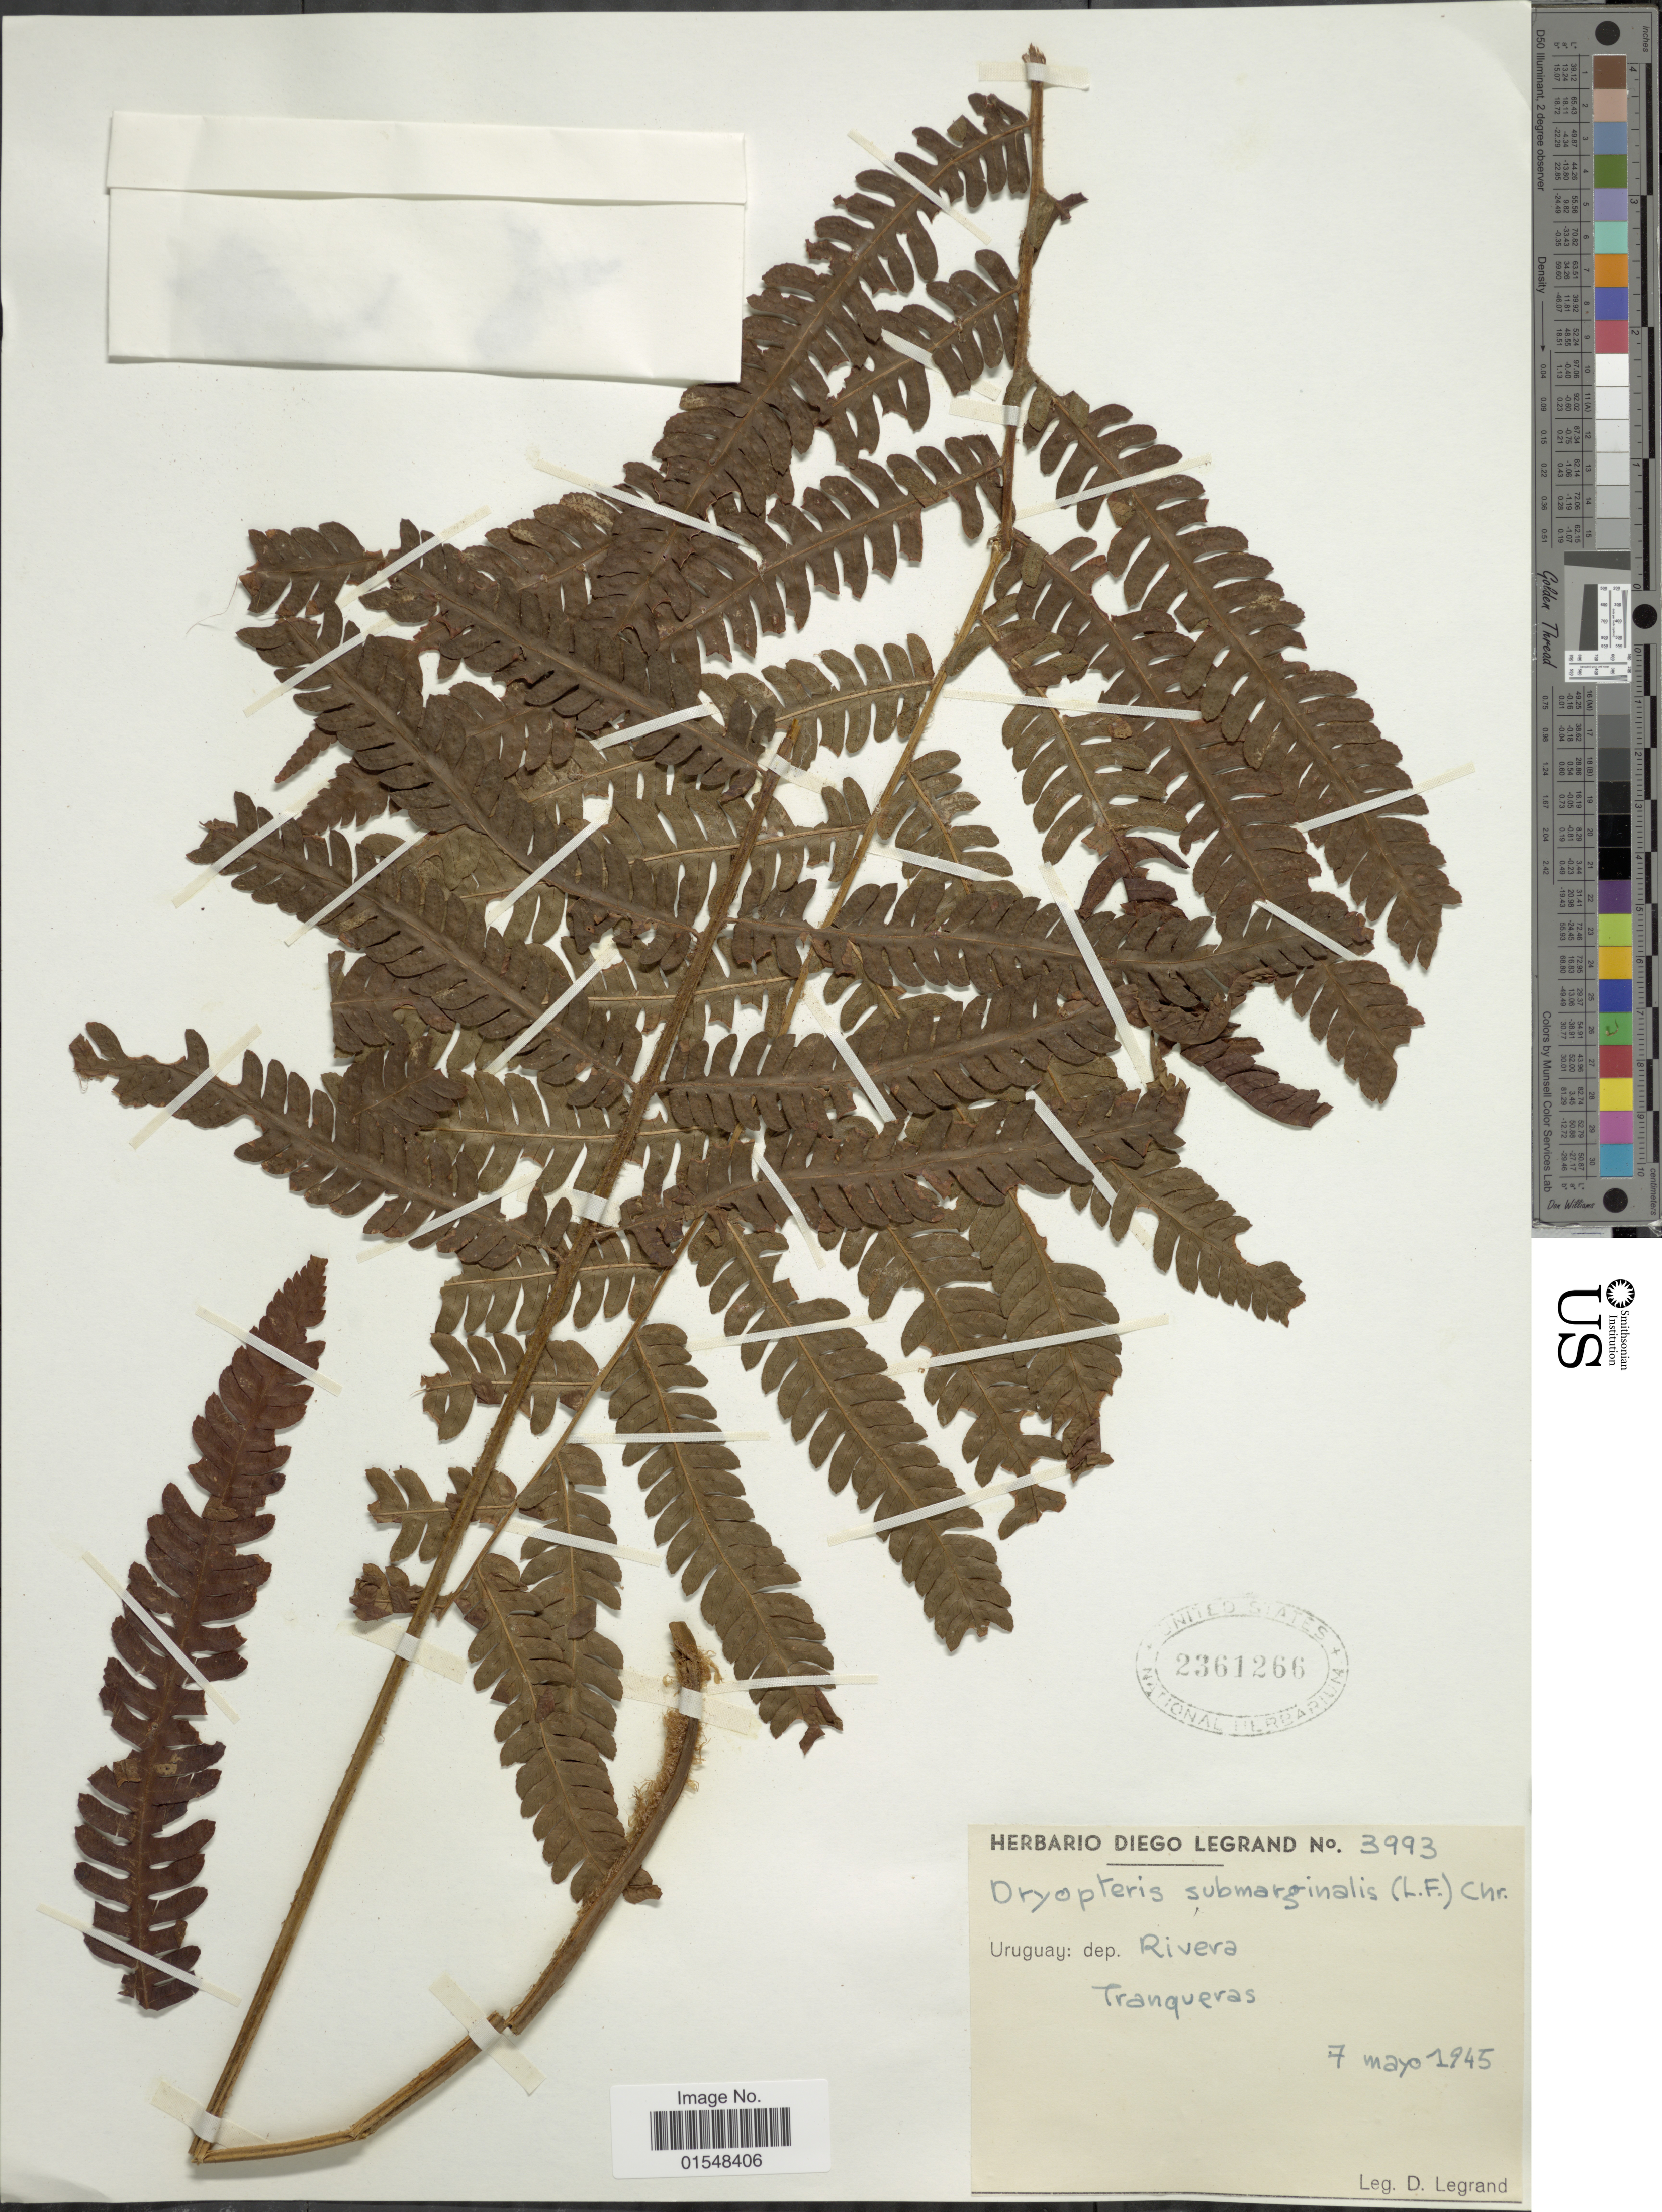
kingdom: Plantae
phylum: Tracheophyta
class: Polypodiopsida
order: Polypodiales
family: Dryopteridaceae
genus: Ctenitis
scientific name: Ctenitis submarginalis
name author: (Langsd. & Fisch.) Ching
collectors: C. D. Legrand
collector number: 3993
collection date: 1945-05-07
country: Uruguay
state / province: Rivera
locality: Tranqueras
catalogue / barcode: US 2361266